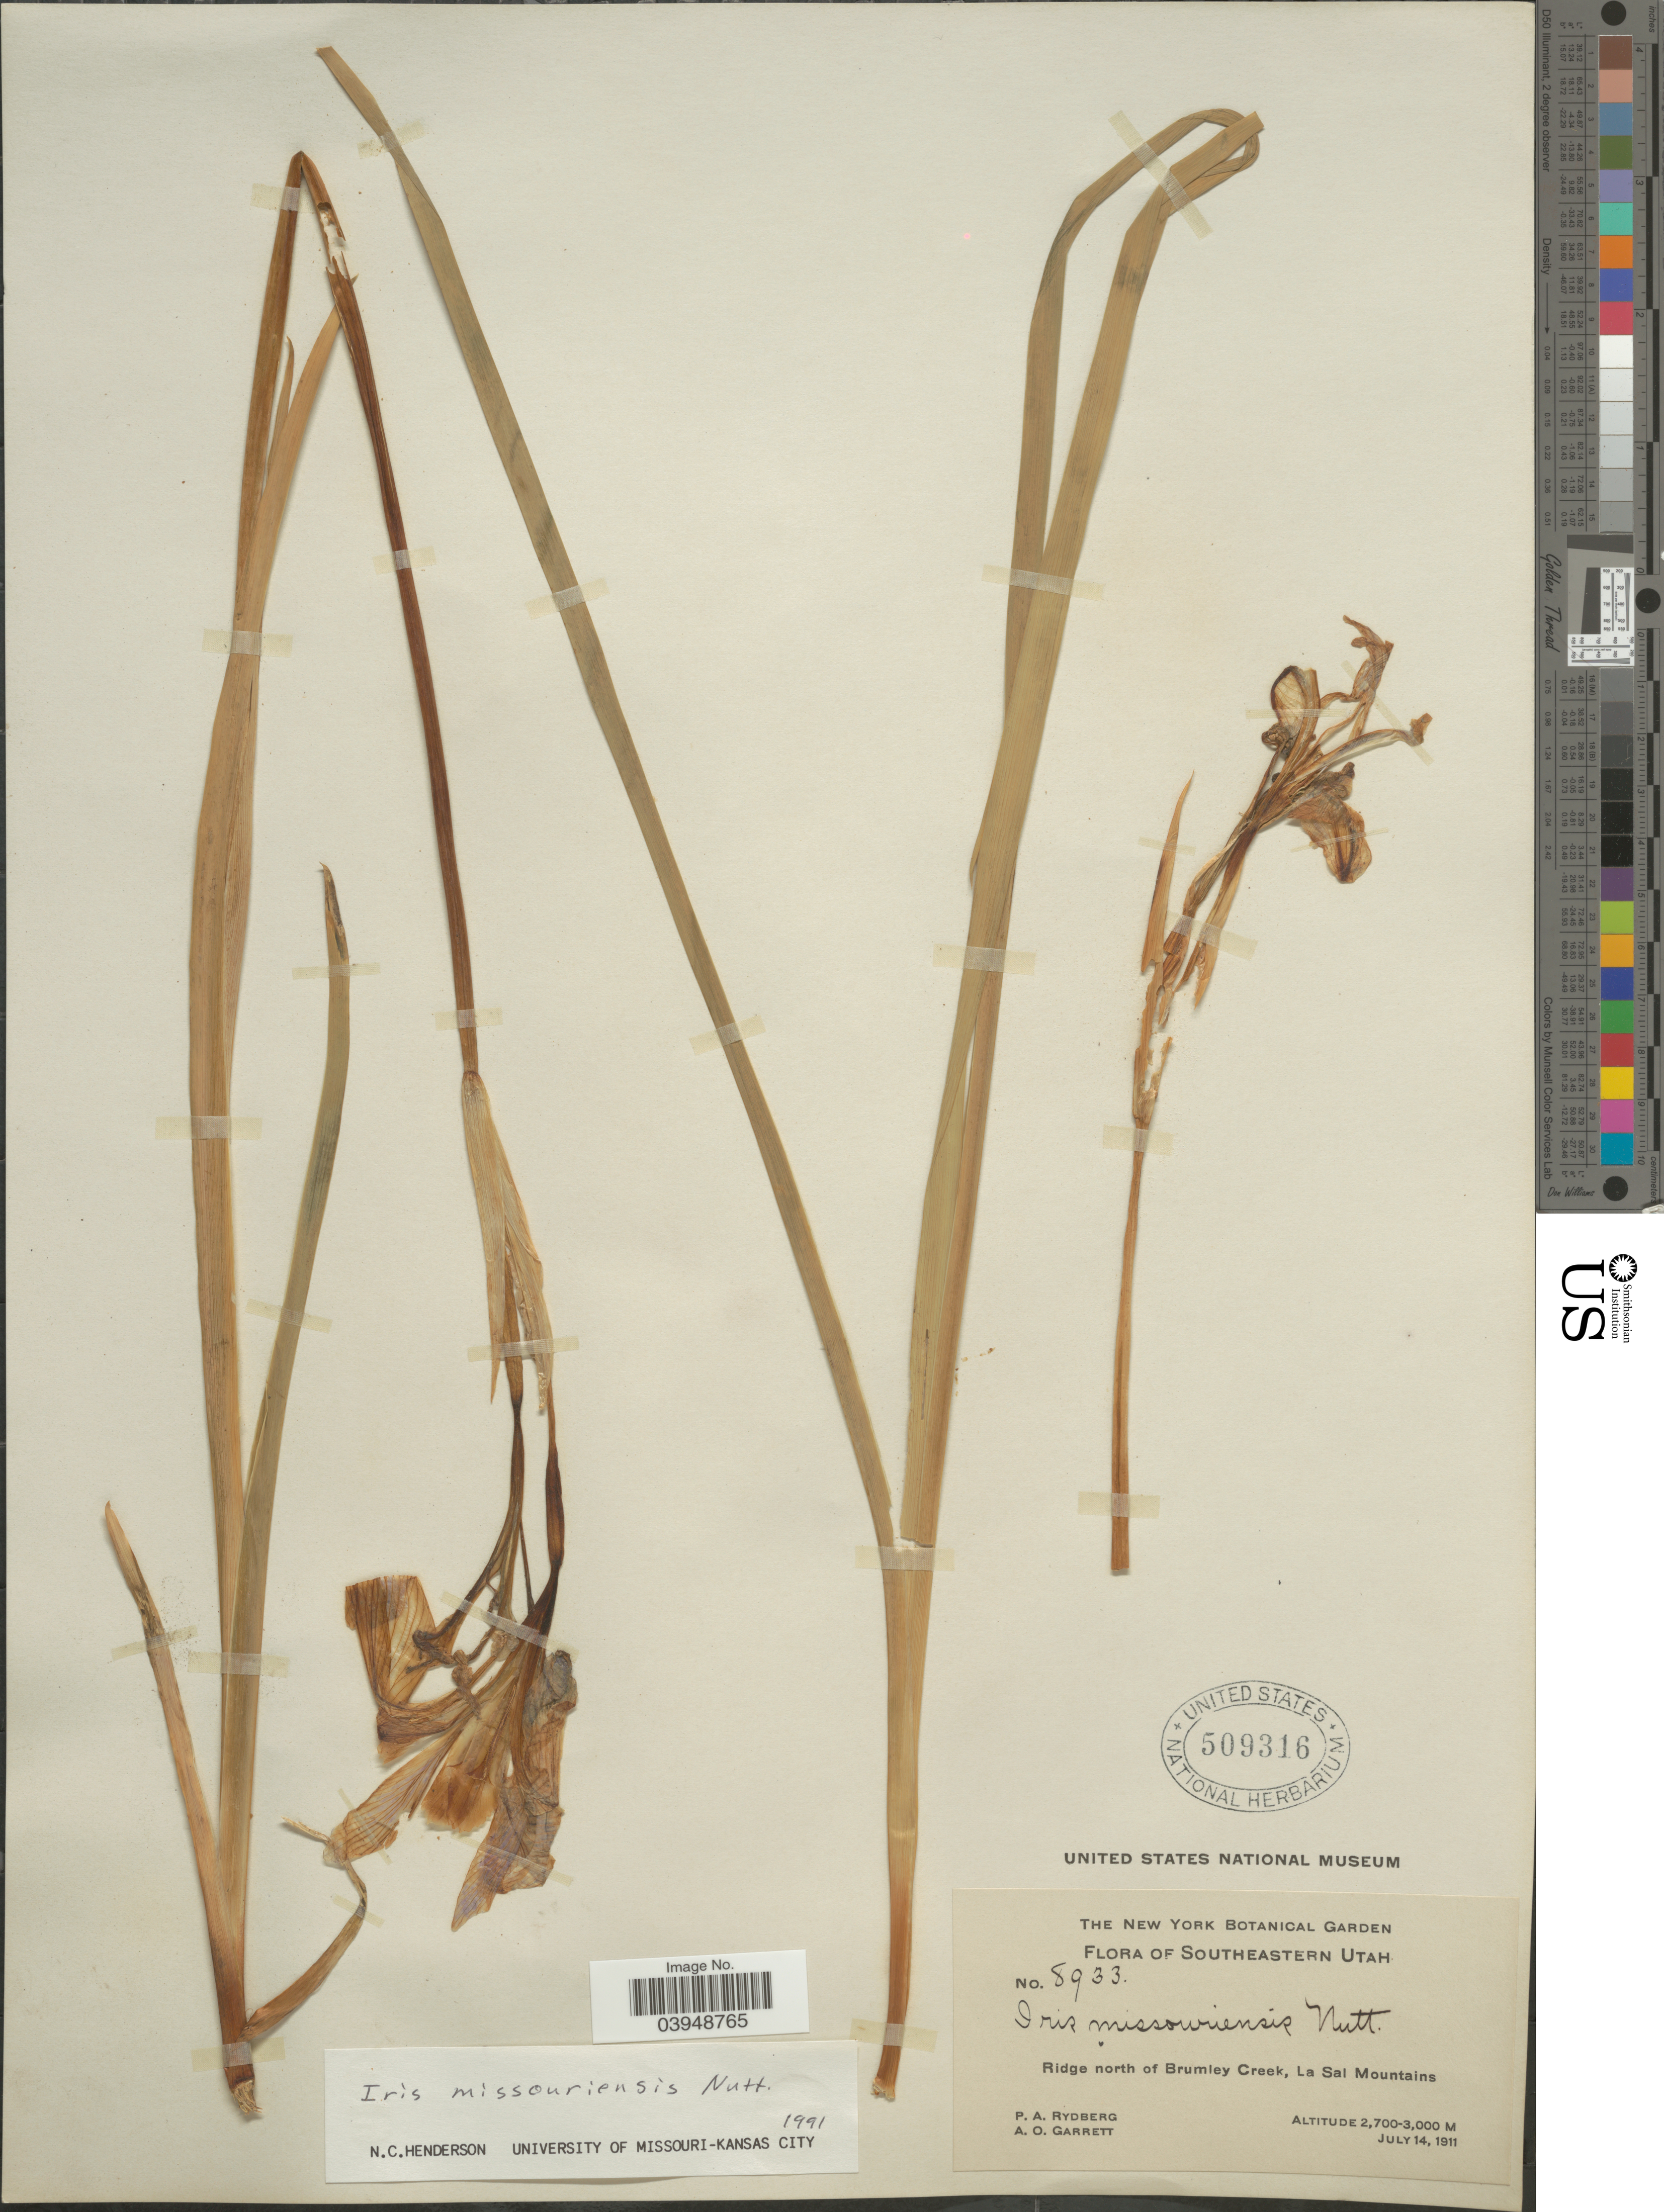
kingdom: Plantae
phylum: Tracheophyta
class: Liliopsida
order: Asparagales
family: Iridaceae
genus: Iris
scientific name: Iris missouriensis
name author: Nutt.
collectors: P. A. Rydberg & A. O. Garrett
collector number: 8933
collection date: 1911-07-14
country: United States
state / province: Utah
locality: Southeastern Utah. Ridge north of Brumley Creek, La Sal Mountains.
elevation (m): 2700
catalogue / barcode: US 509316